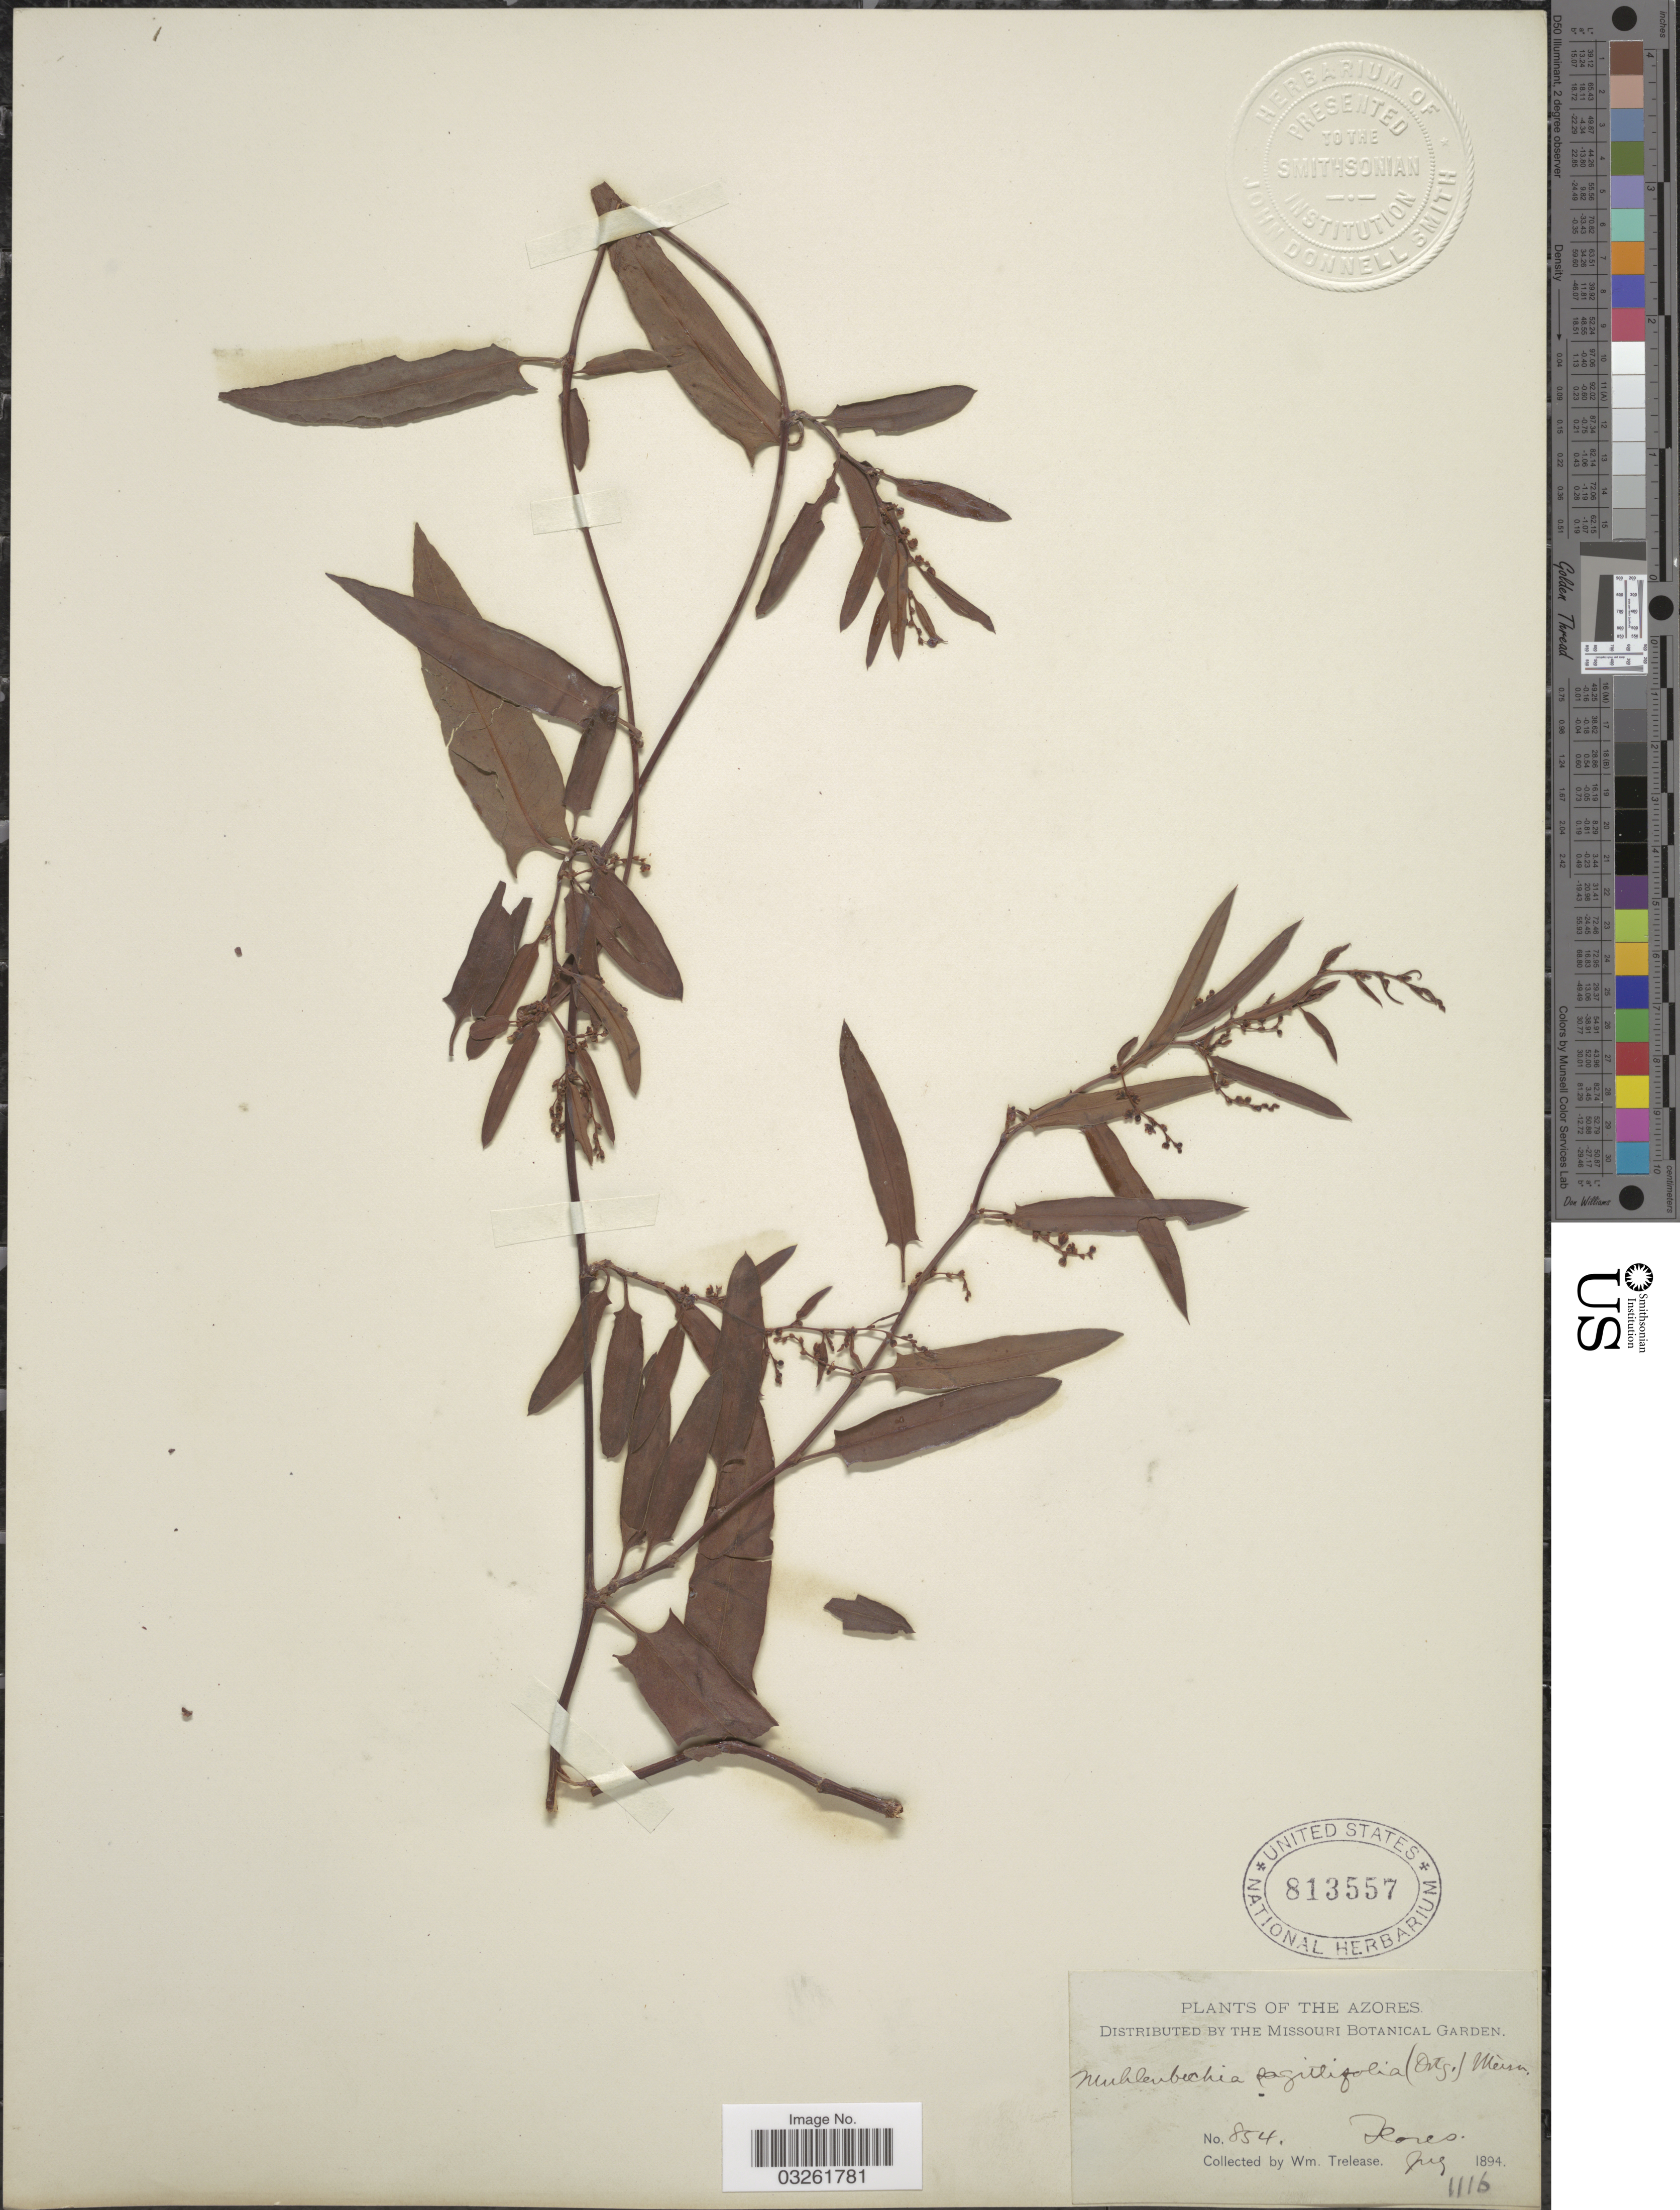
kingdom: Plantae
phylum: Tracheophyta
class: Magnoliopsida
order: Caryophyllales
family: Polygonaceae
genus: Muehlenbeckia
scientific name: Muehlenbeckia sagittifolia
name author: (Ortega) Meisn.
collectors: W. Trelease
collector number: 854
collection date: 1894-07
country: Portugal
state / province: Azores (Aut. Reg.)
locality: The Azores. Hores [interpreted].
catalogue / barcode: US 813557